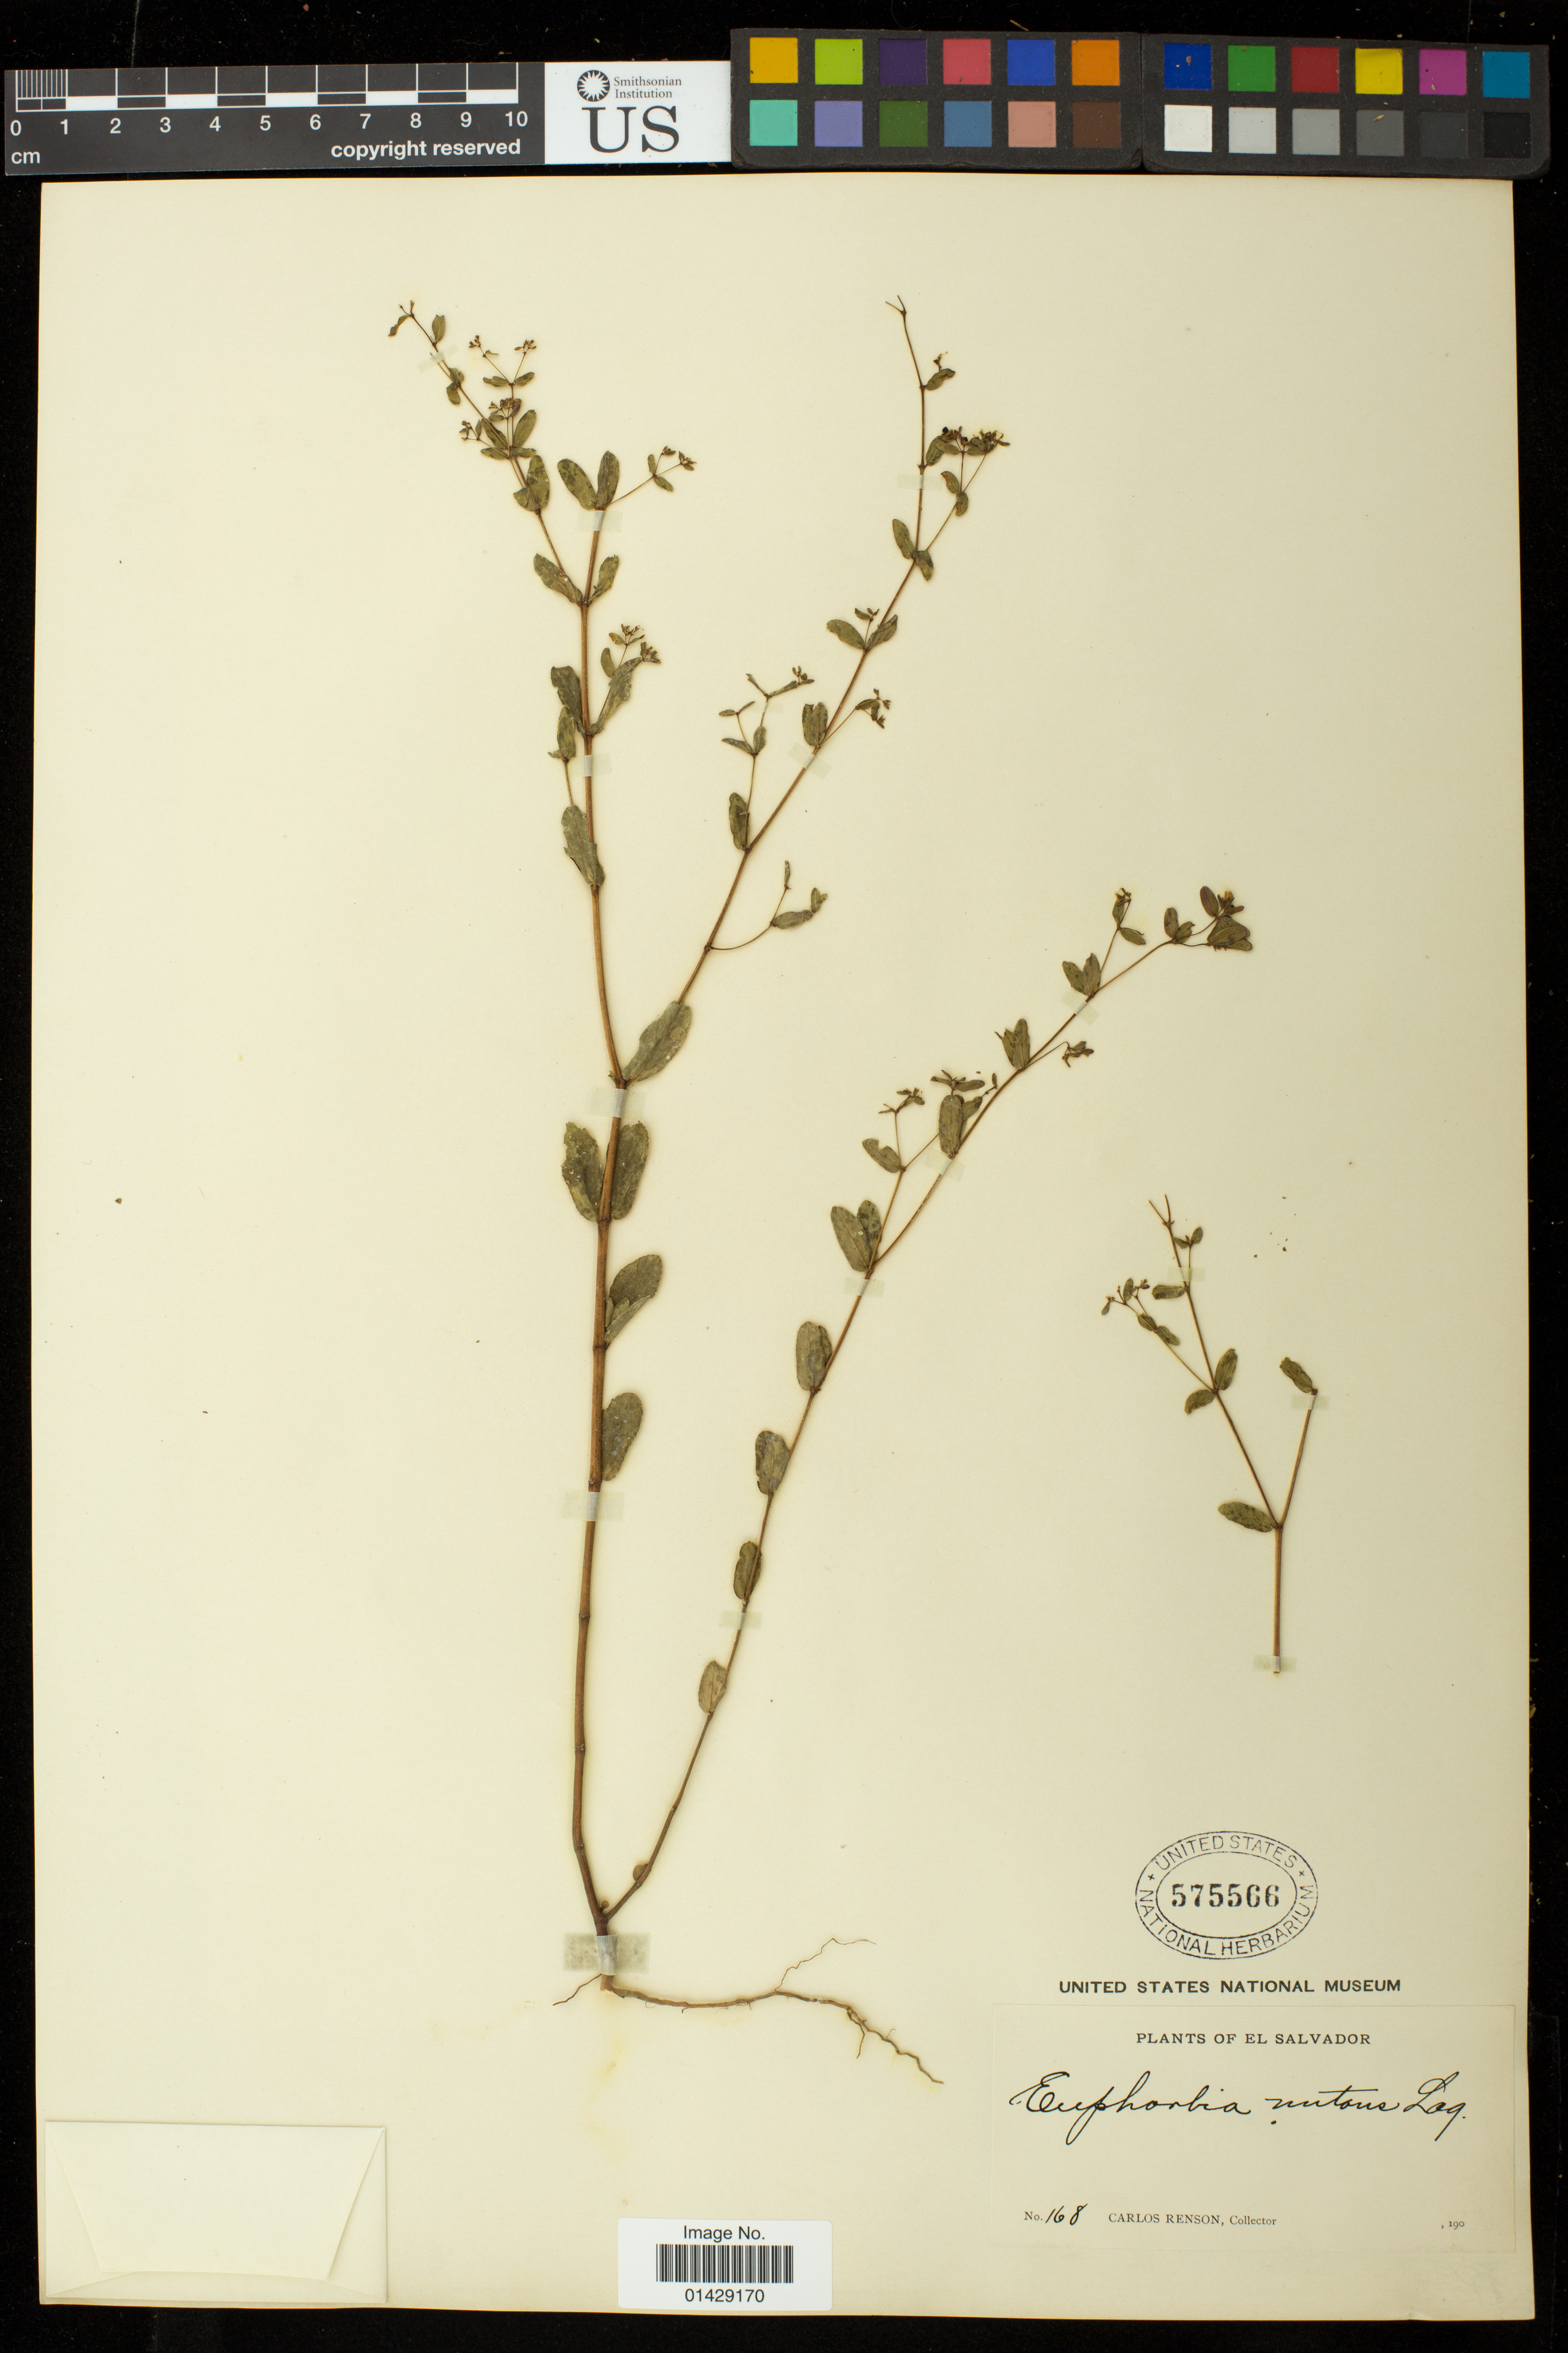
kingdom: Plantae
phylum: Tracheophyta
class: Magnoliopsida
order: Malpighiales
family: Euphorbiaceae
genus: Euphorbia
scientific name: Euphorbia hyssopifolia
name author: L.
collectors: C. Renson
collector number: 168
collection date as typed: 190-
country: El Salvador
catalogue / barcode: US 575566